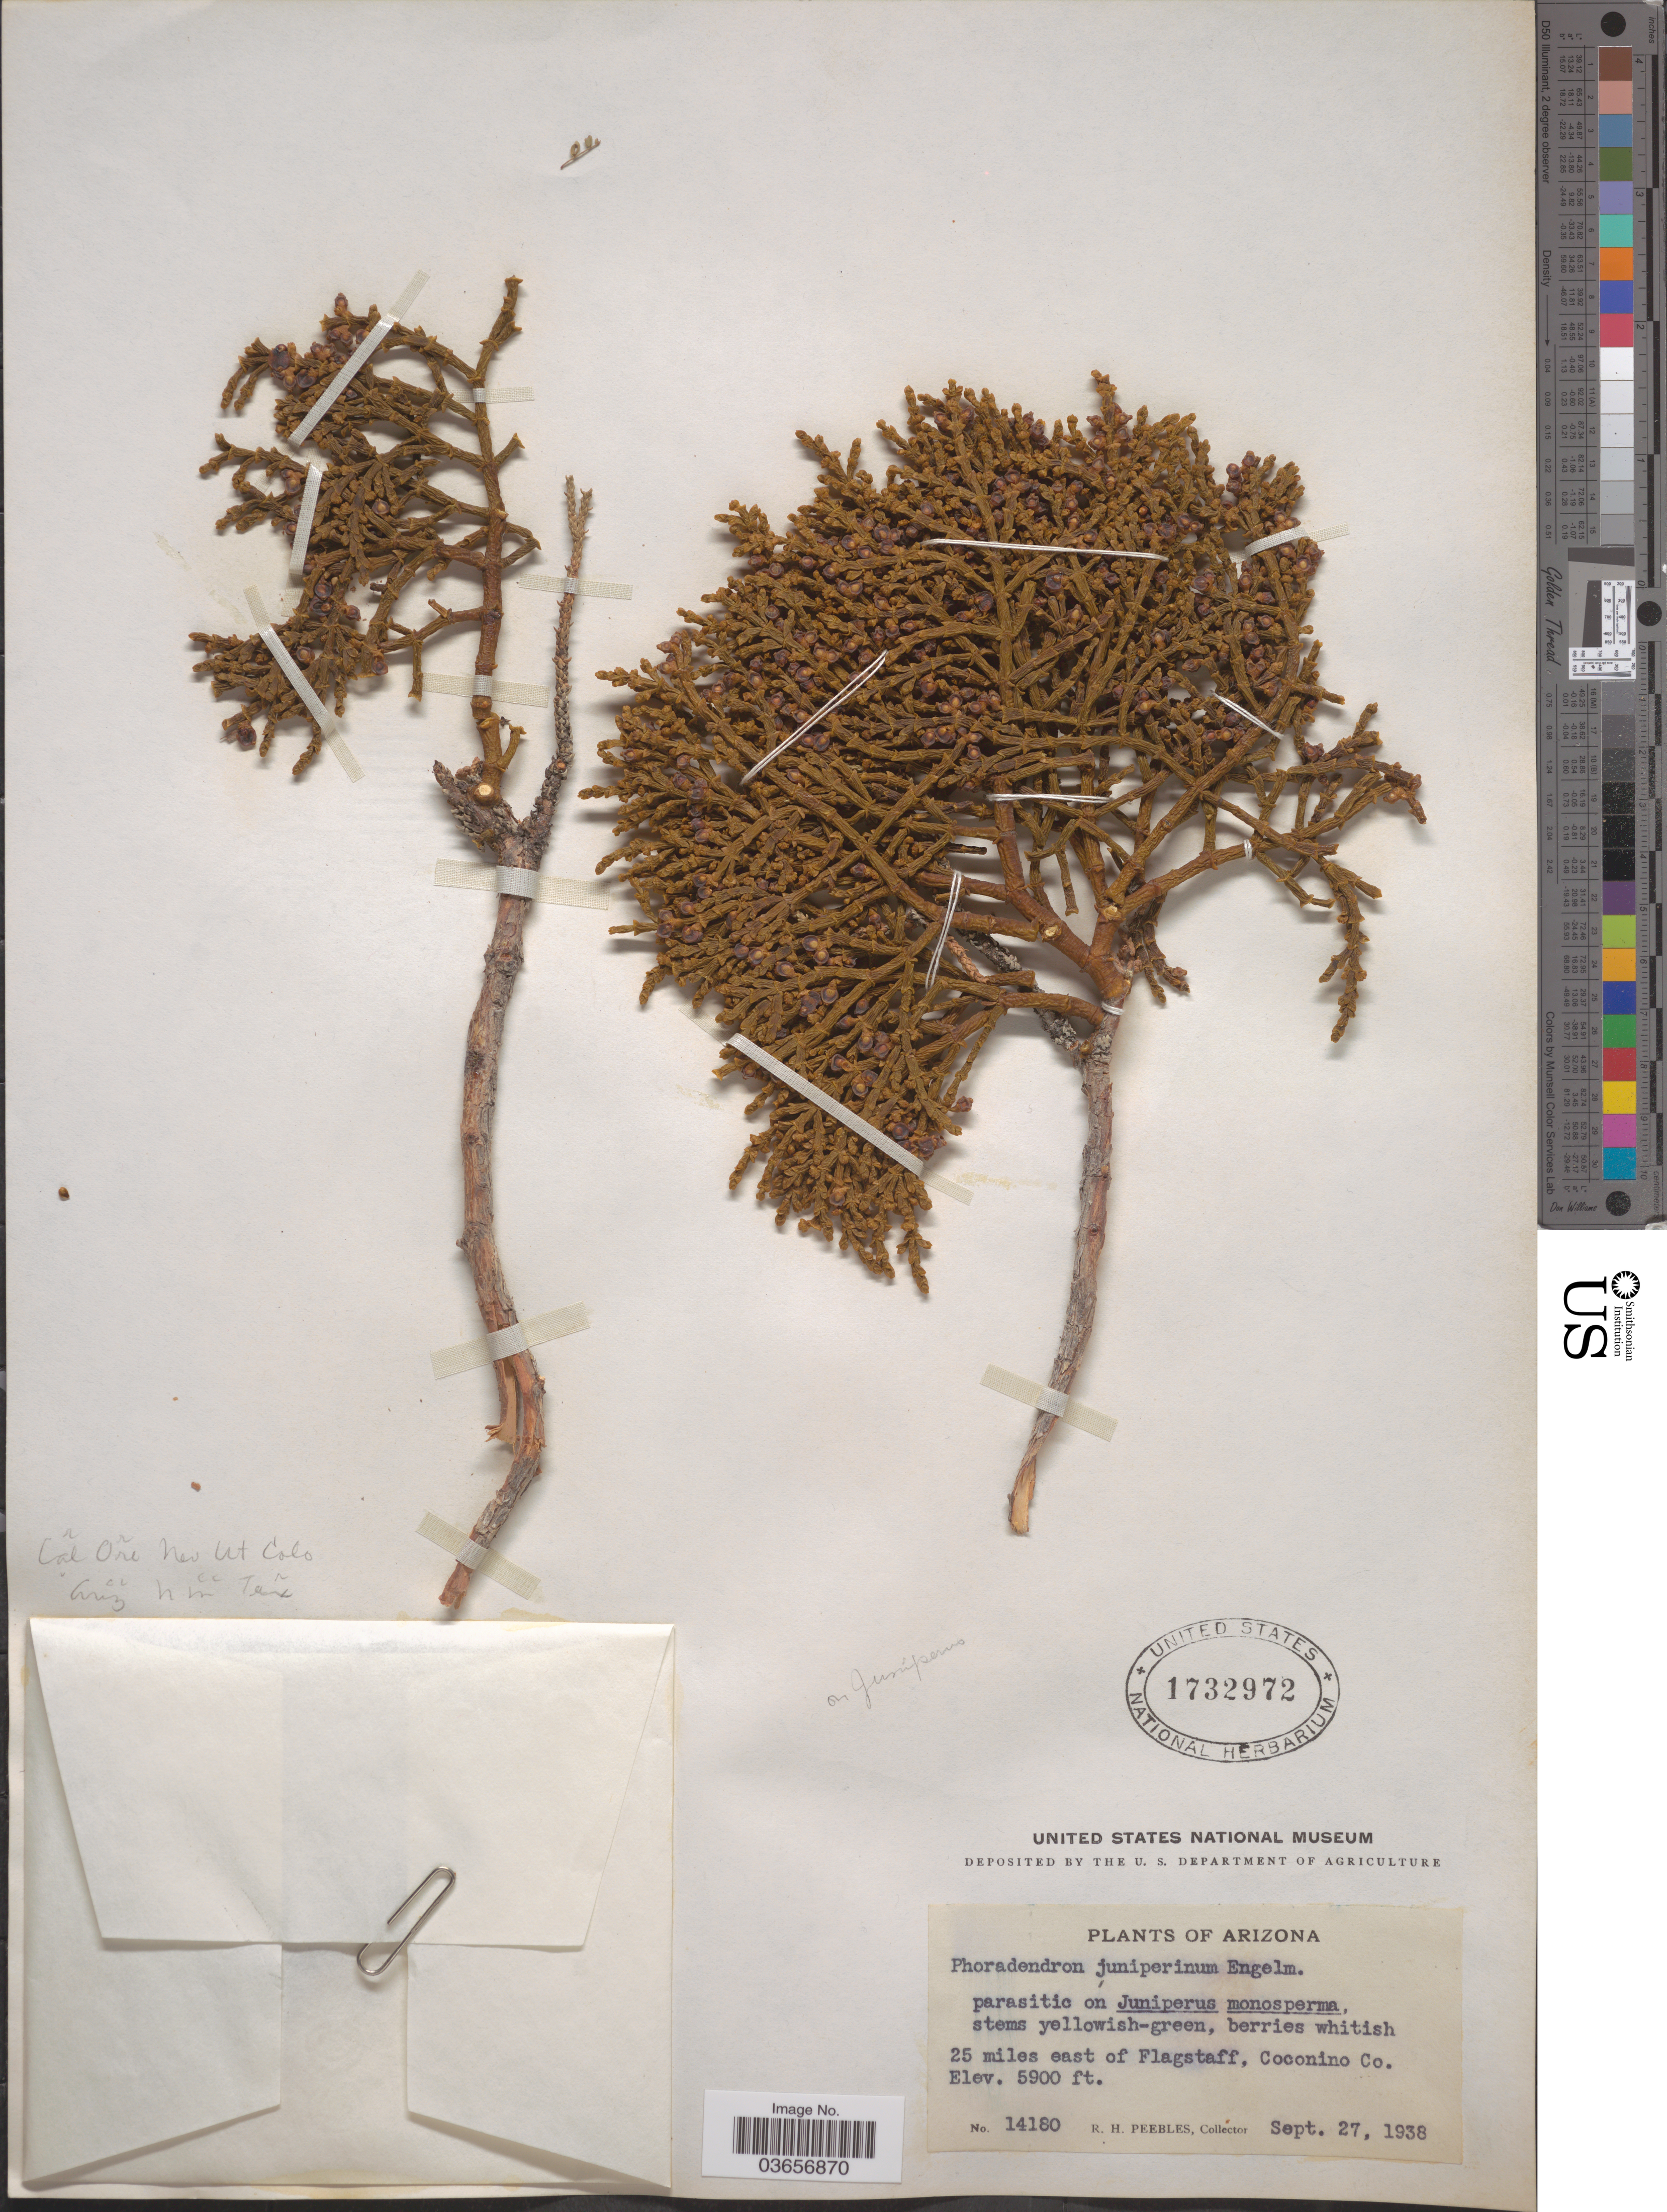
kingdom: Plantae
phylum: Tracheophyta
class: Magnoliopsida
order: Santalales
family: Viscaceae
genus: Phoradendron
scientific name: Phoradendron juniperinum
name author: Engelm. ex A. Gray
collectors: R. H. Peebles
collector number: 14180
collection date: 1938-09-27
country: United States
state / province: Arizona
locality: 25 miles east of Flagstaff, Coconino Co.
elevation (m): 1798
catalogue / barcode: US 1732972